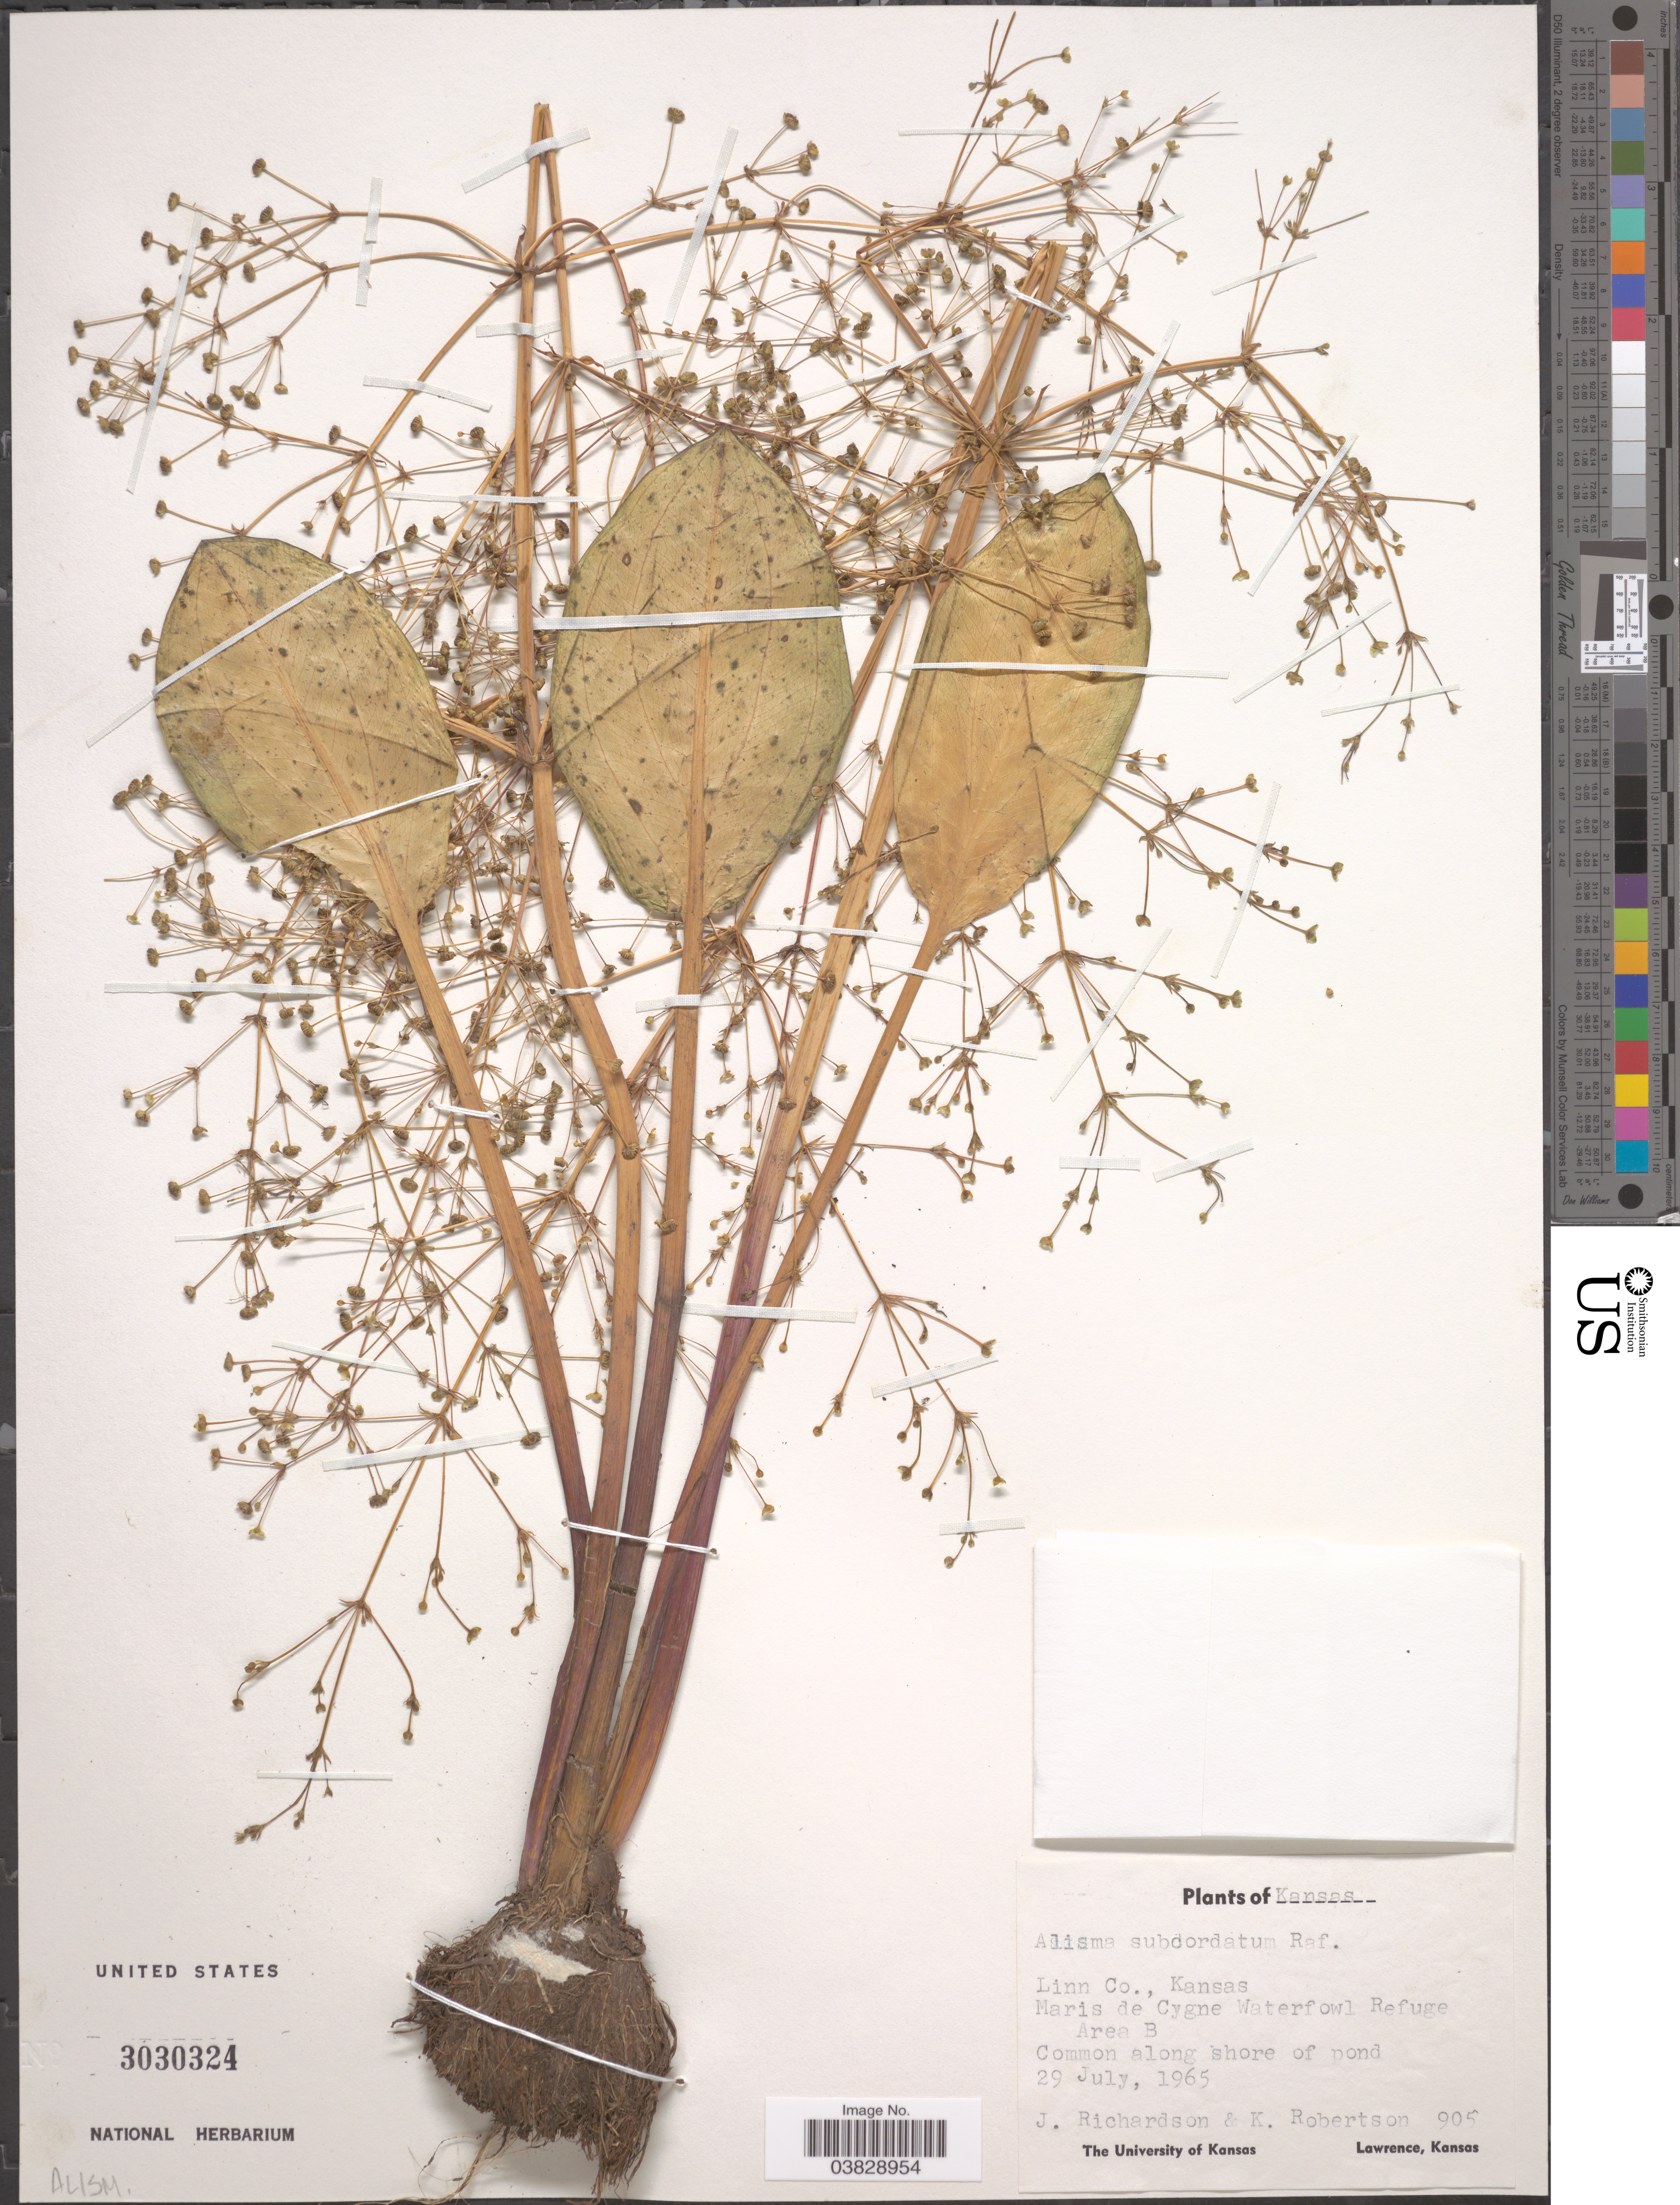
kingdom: Plantae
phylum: Tracheophyta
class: Liliopsida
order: Alismatales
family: Alismataceae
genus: Alisma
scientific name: Alisma plantago-aquatica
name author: L.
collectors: J. Richardson & K. Robertson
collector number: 905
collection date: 1965-07-29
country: United States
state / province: Kansas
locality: Linn Co., Maris de Cygne Waterfowl Refuge. Area B. Along shore of pond.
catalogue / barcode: US 3030324